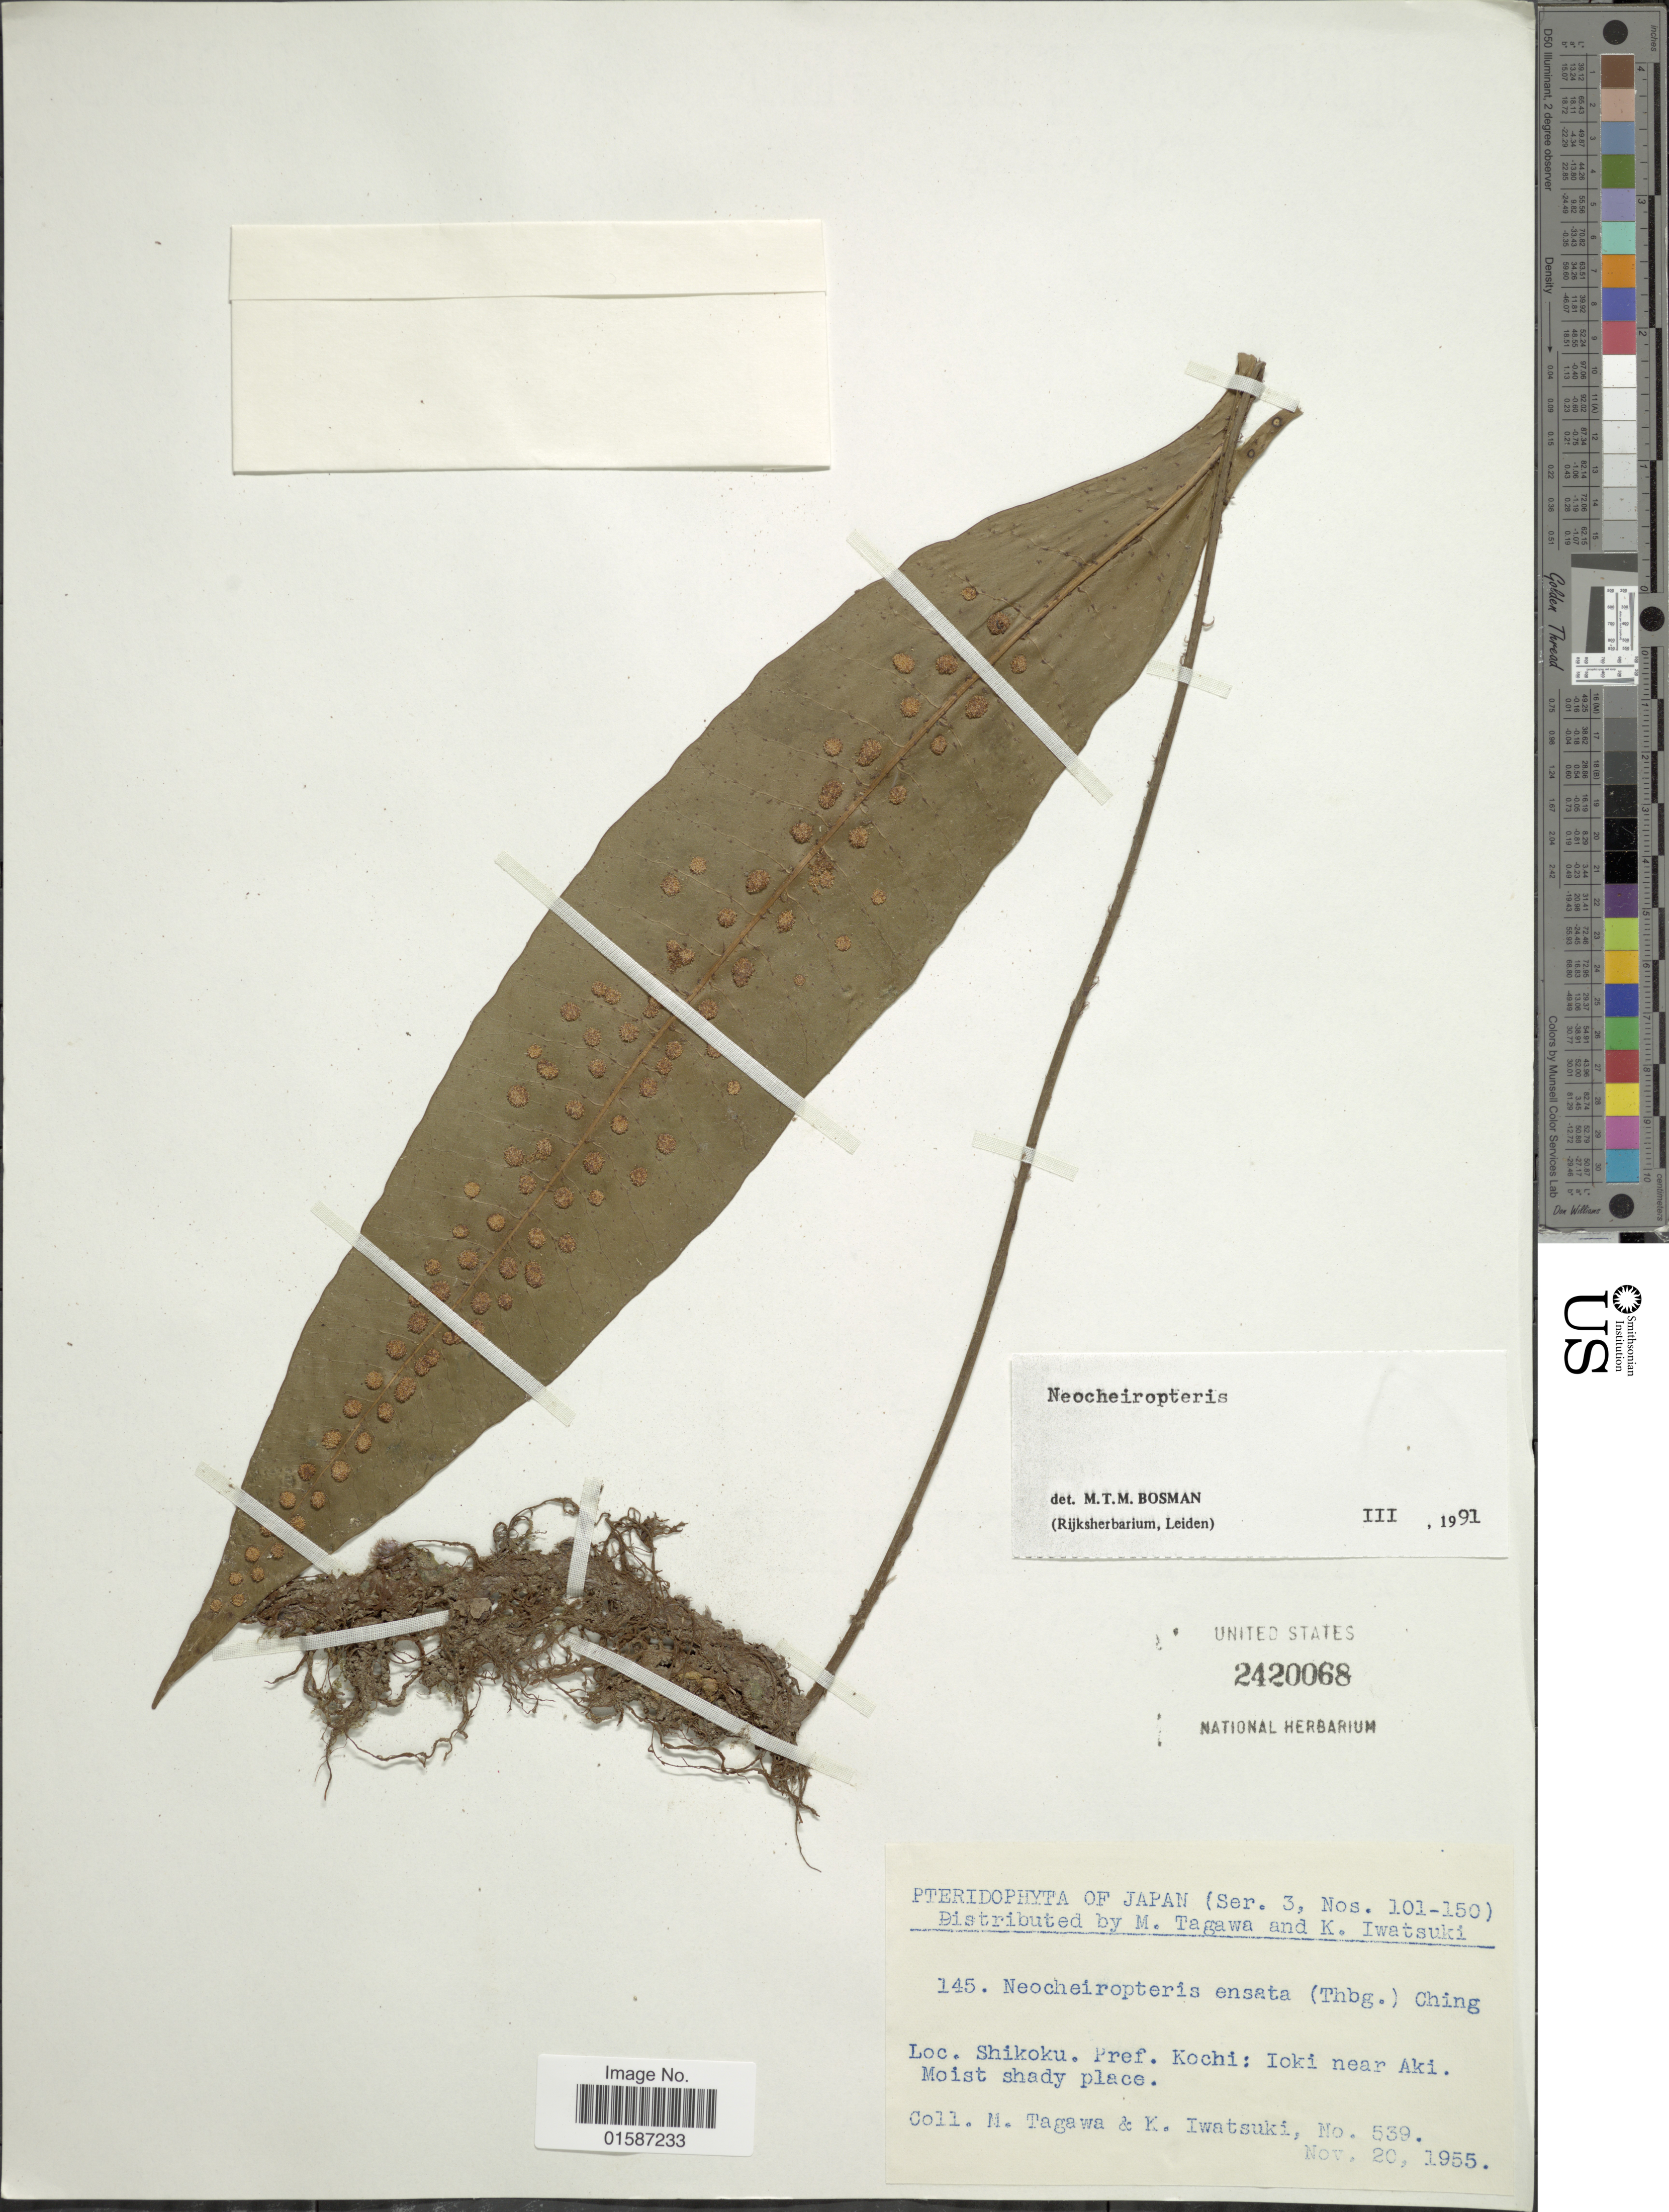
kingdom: Plantae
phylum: Tracheophyta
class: Polypodiopsida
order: Polypodiales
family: Polypodiaceae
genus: Neolepisorus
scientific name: Neolepisorus ensatus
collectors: M. Tagawa & K. Iwatsuki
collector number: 539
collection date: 1955-11-20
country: Japan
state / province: Koti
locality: Shikoku, Pref. Kochi: Iok near Aki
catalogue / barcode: US 2420068